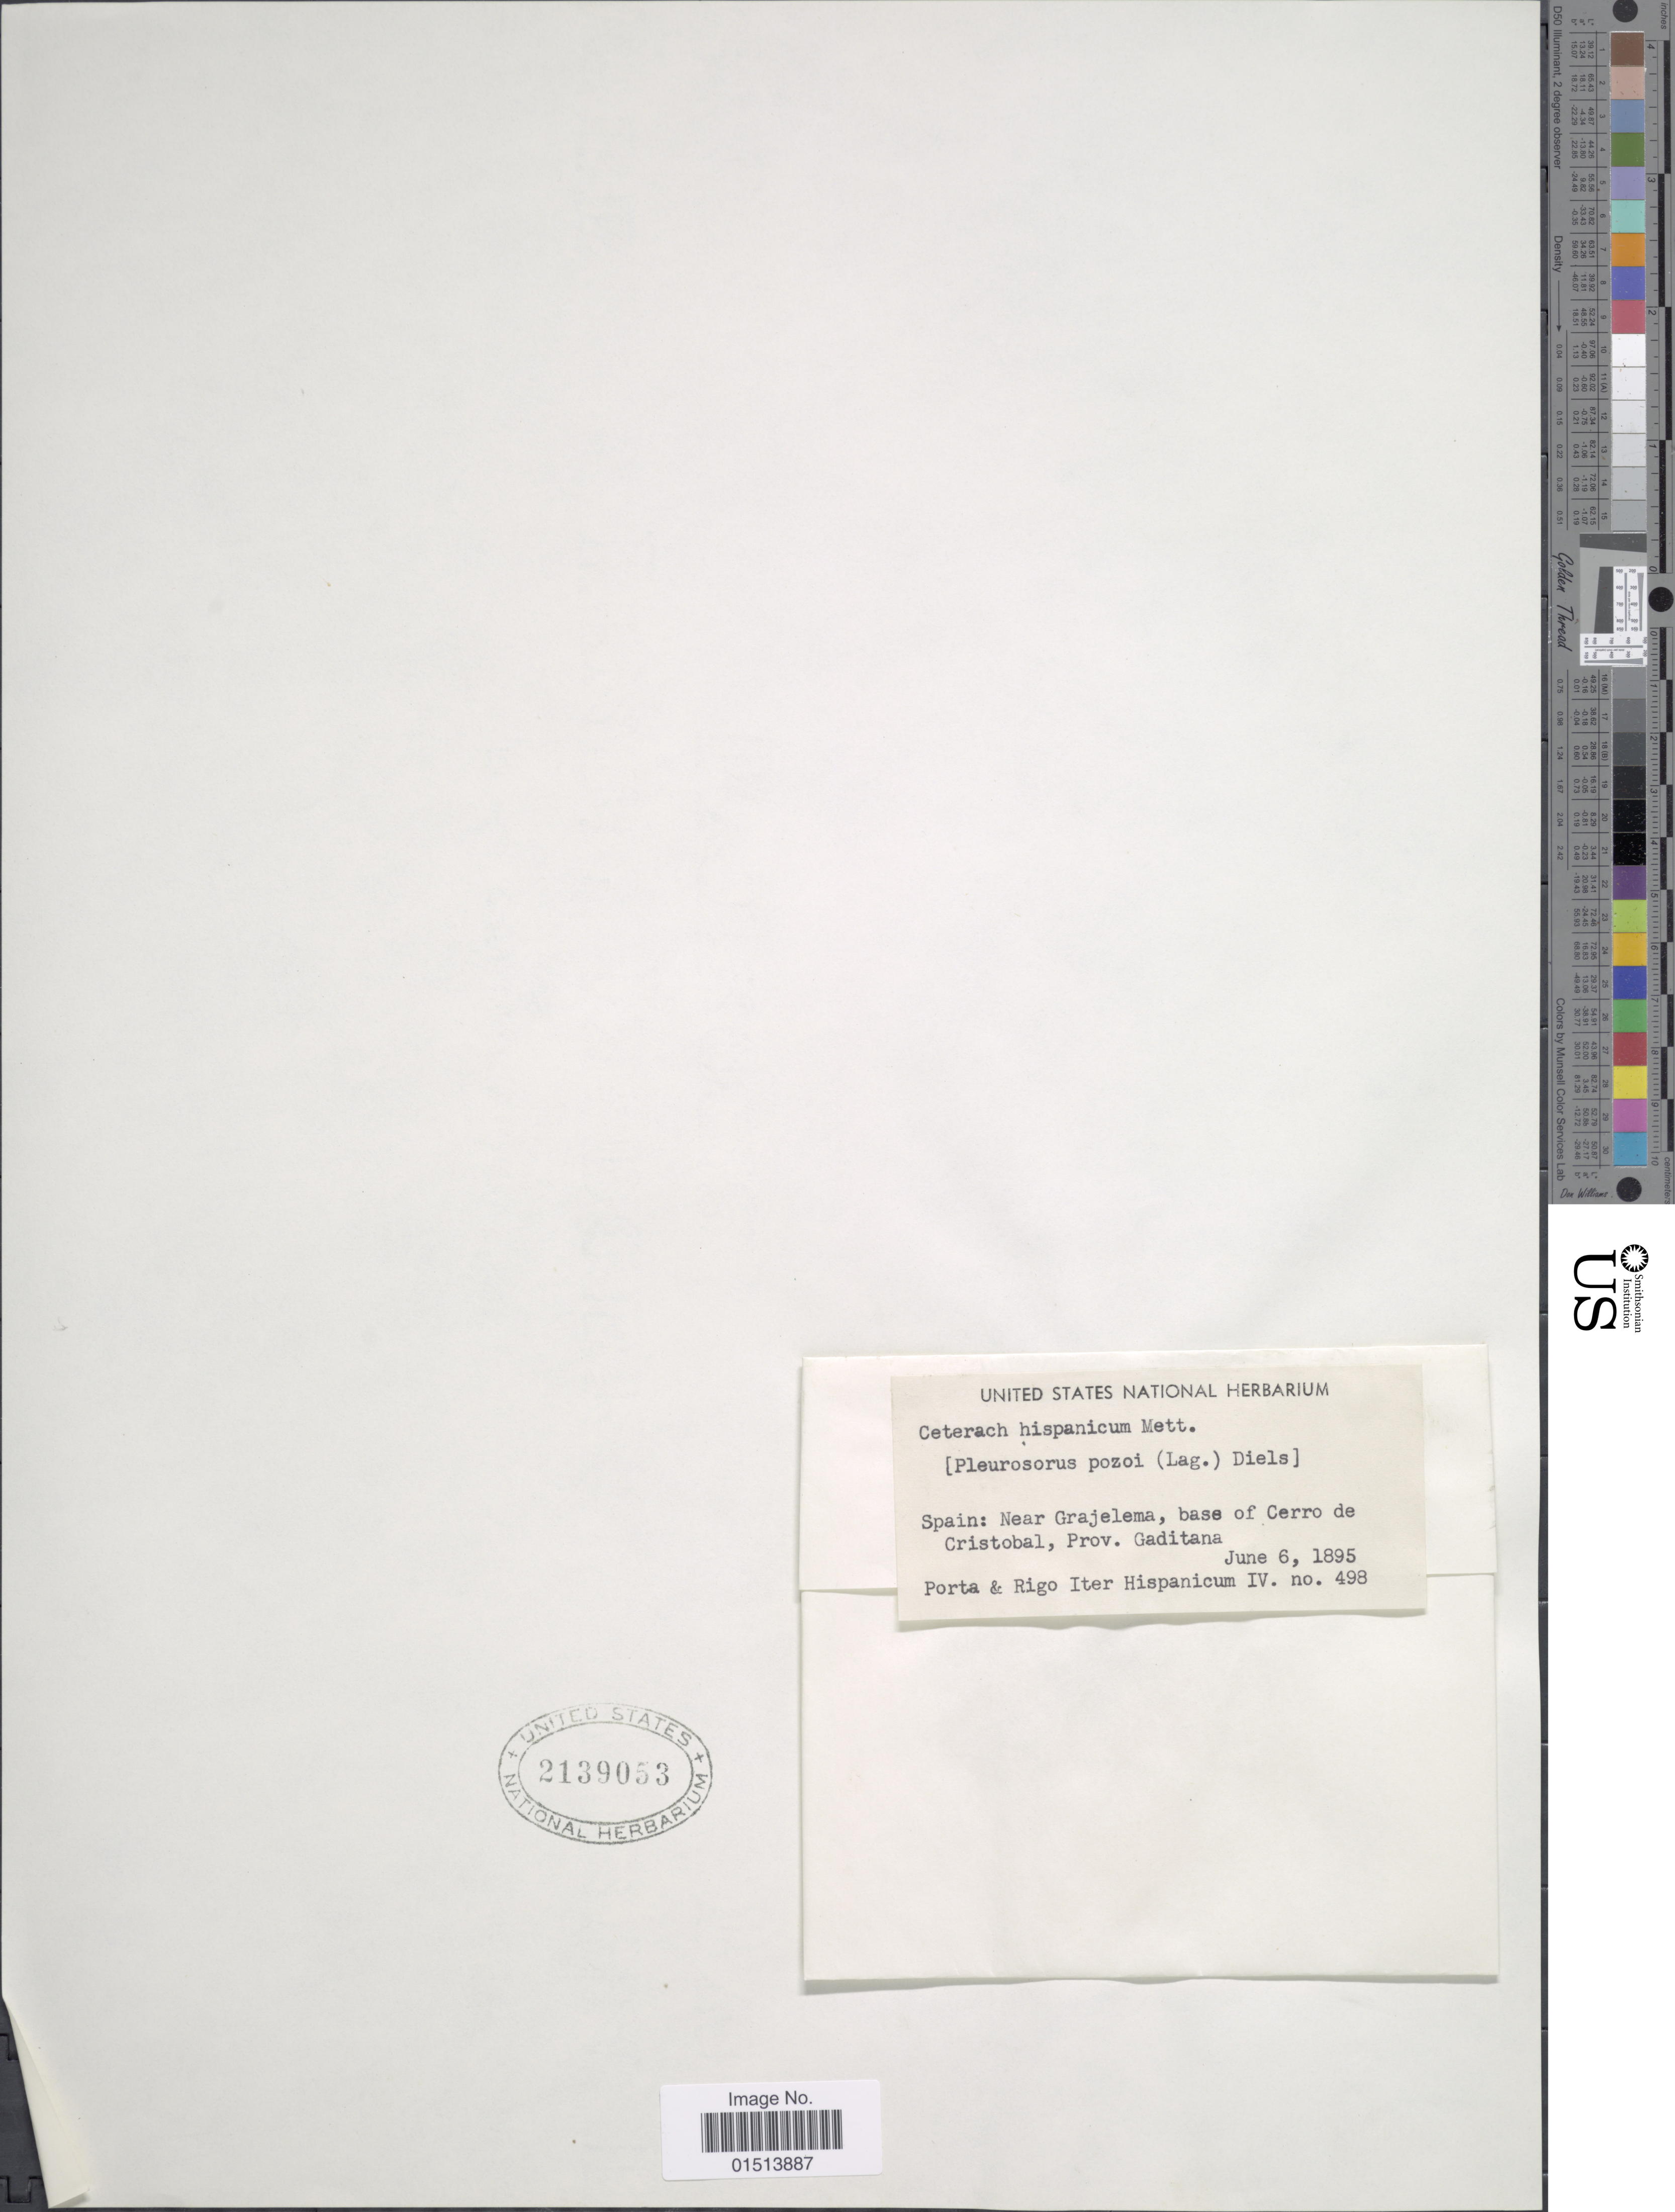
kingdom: Plantae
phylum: Tracheophyta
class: Polypodiopsida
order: Polypodiales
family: Aspleniaceae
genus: Asplenium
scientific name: Asplenium hispanicum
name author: (Coss.) Greuter & Burdet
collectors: -- Porta & -- Rigo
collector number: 498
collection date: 1895-06-06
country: Spain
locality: Spain: Near Grajelema, base of Cerro de Cristobal, Prov. Gaditana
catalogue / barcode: US 2139053